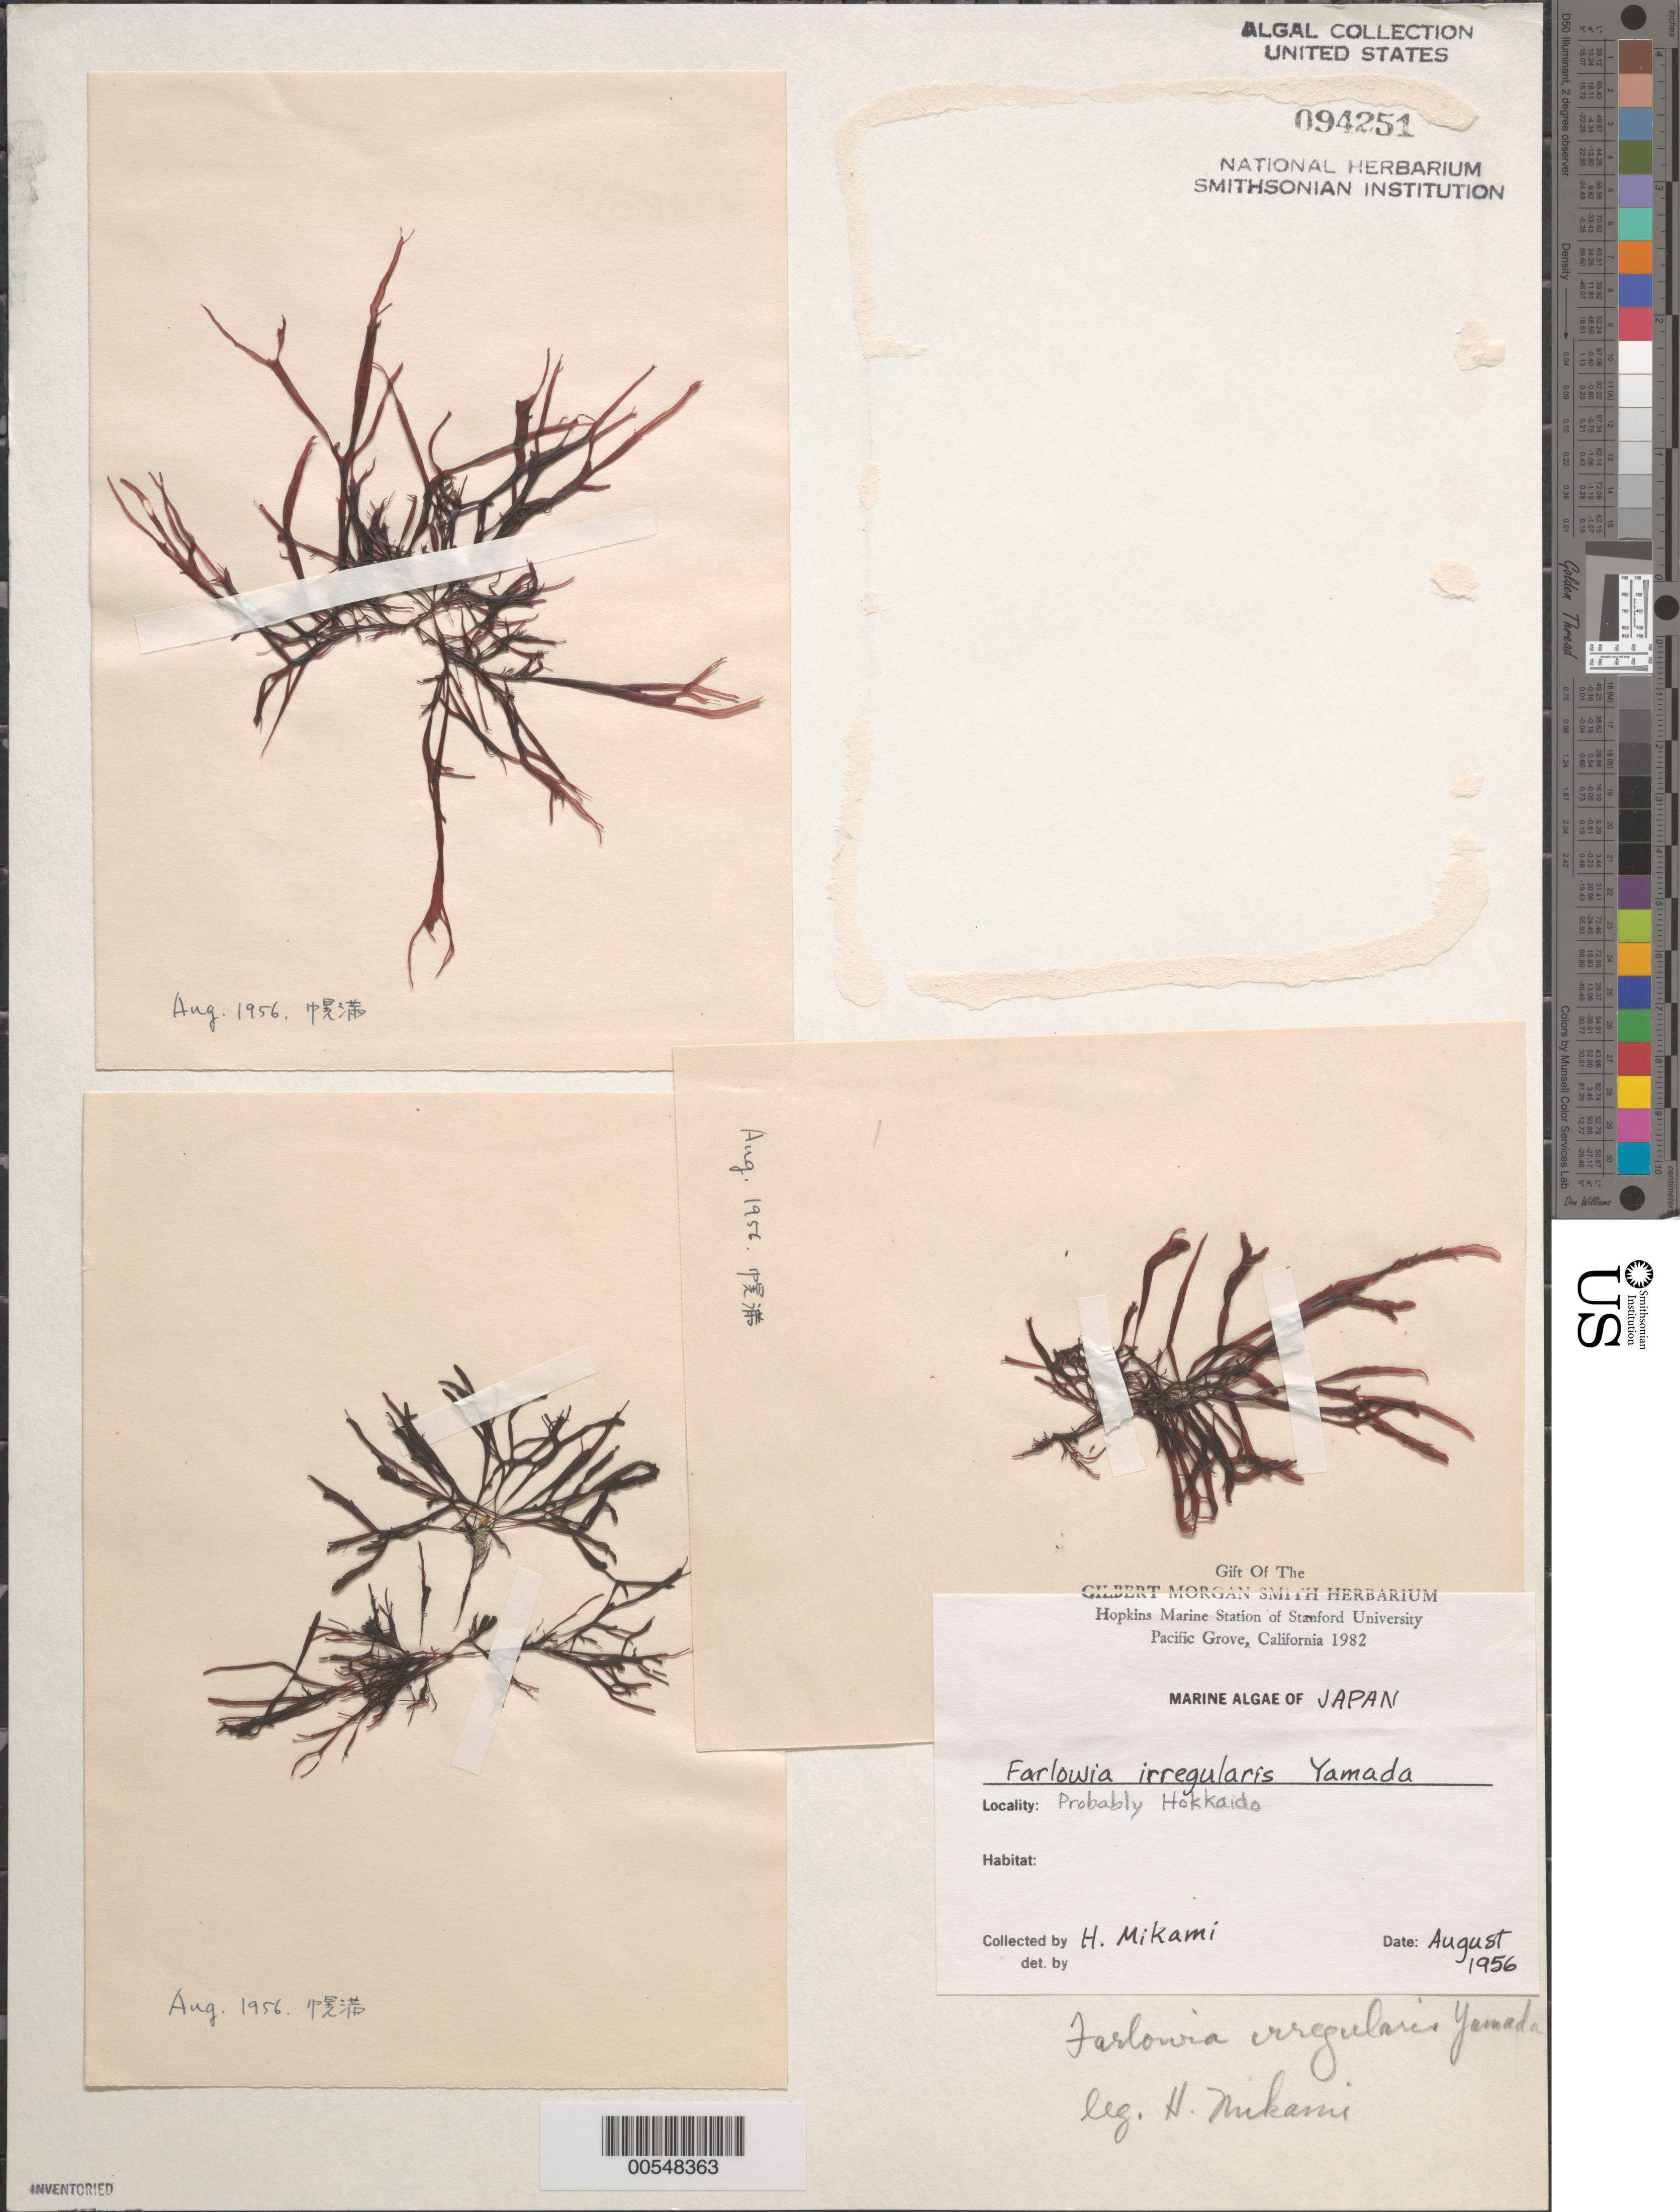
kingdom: Plantae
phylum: Rhodophyta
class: Florideophyceae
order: Gigartinales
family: Dumontiaceae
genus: Masudaphycus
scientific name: Masudaphycus irregularis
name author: (Yamada) S.C. Lindstrom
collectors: H. Mikami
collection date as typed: Aug 1956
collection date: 1956-08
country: Japan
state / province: Hokkaido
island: Hokkaido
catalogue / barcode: US 94251